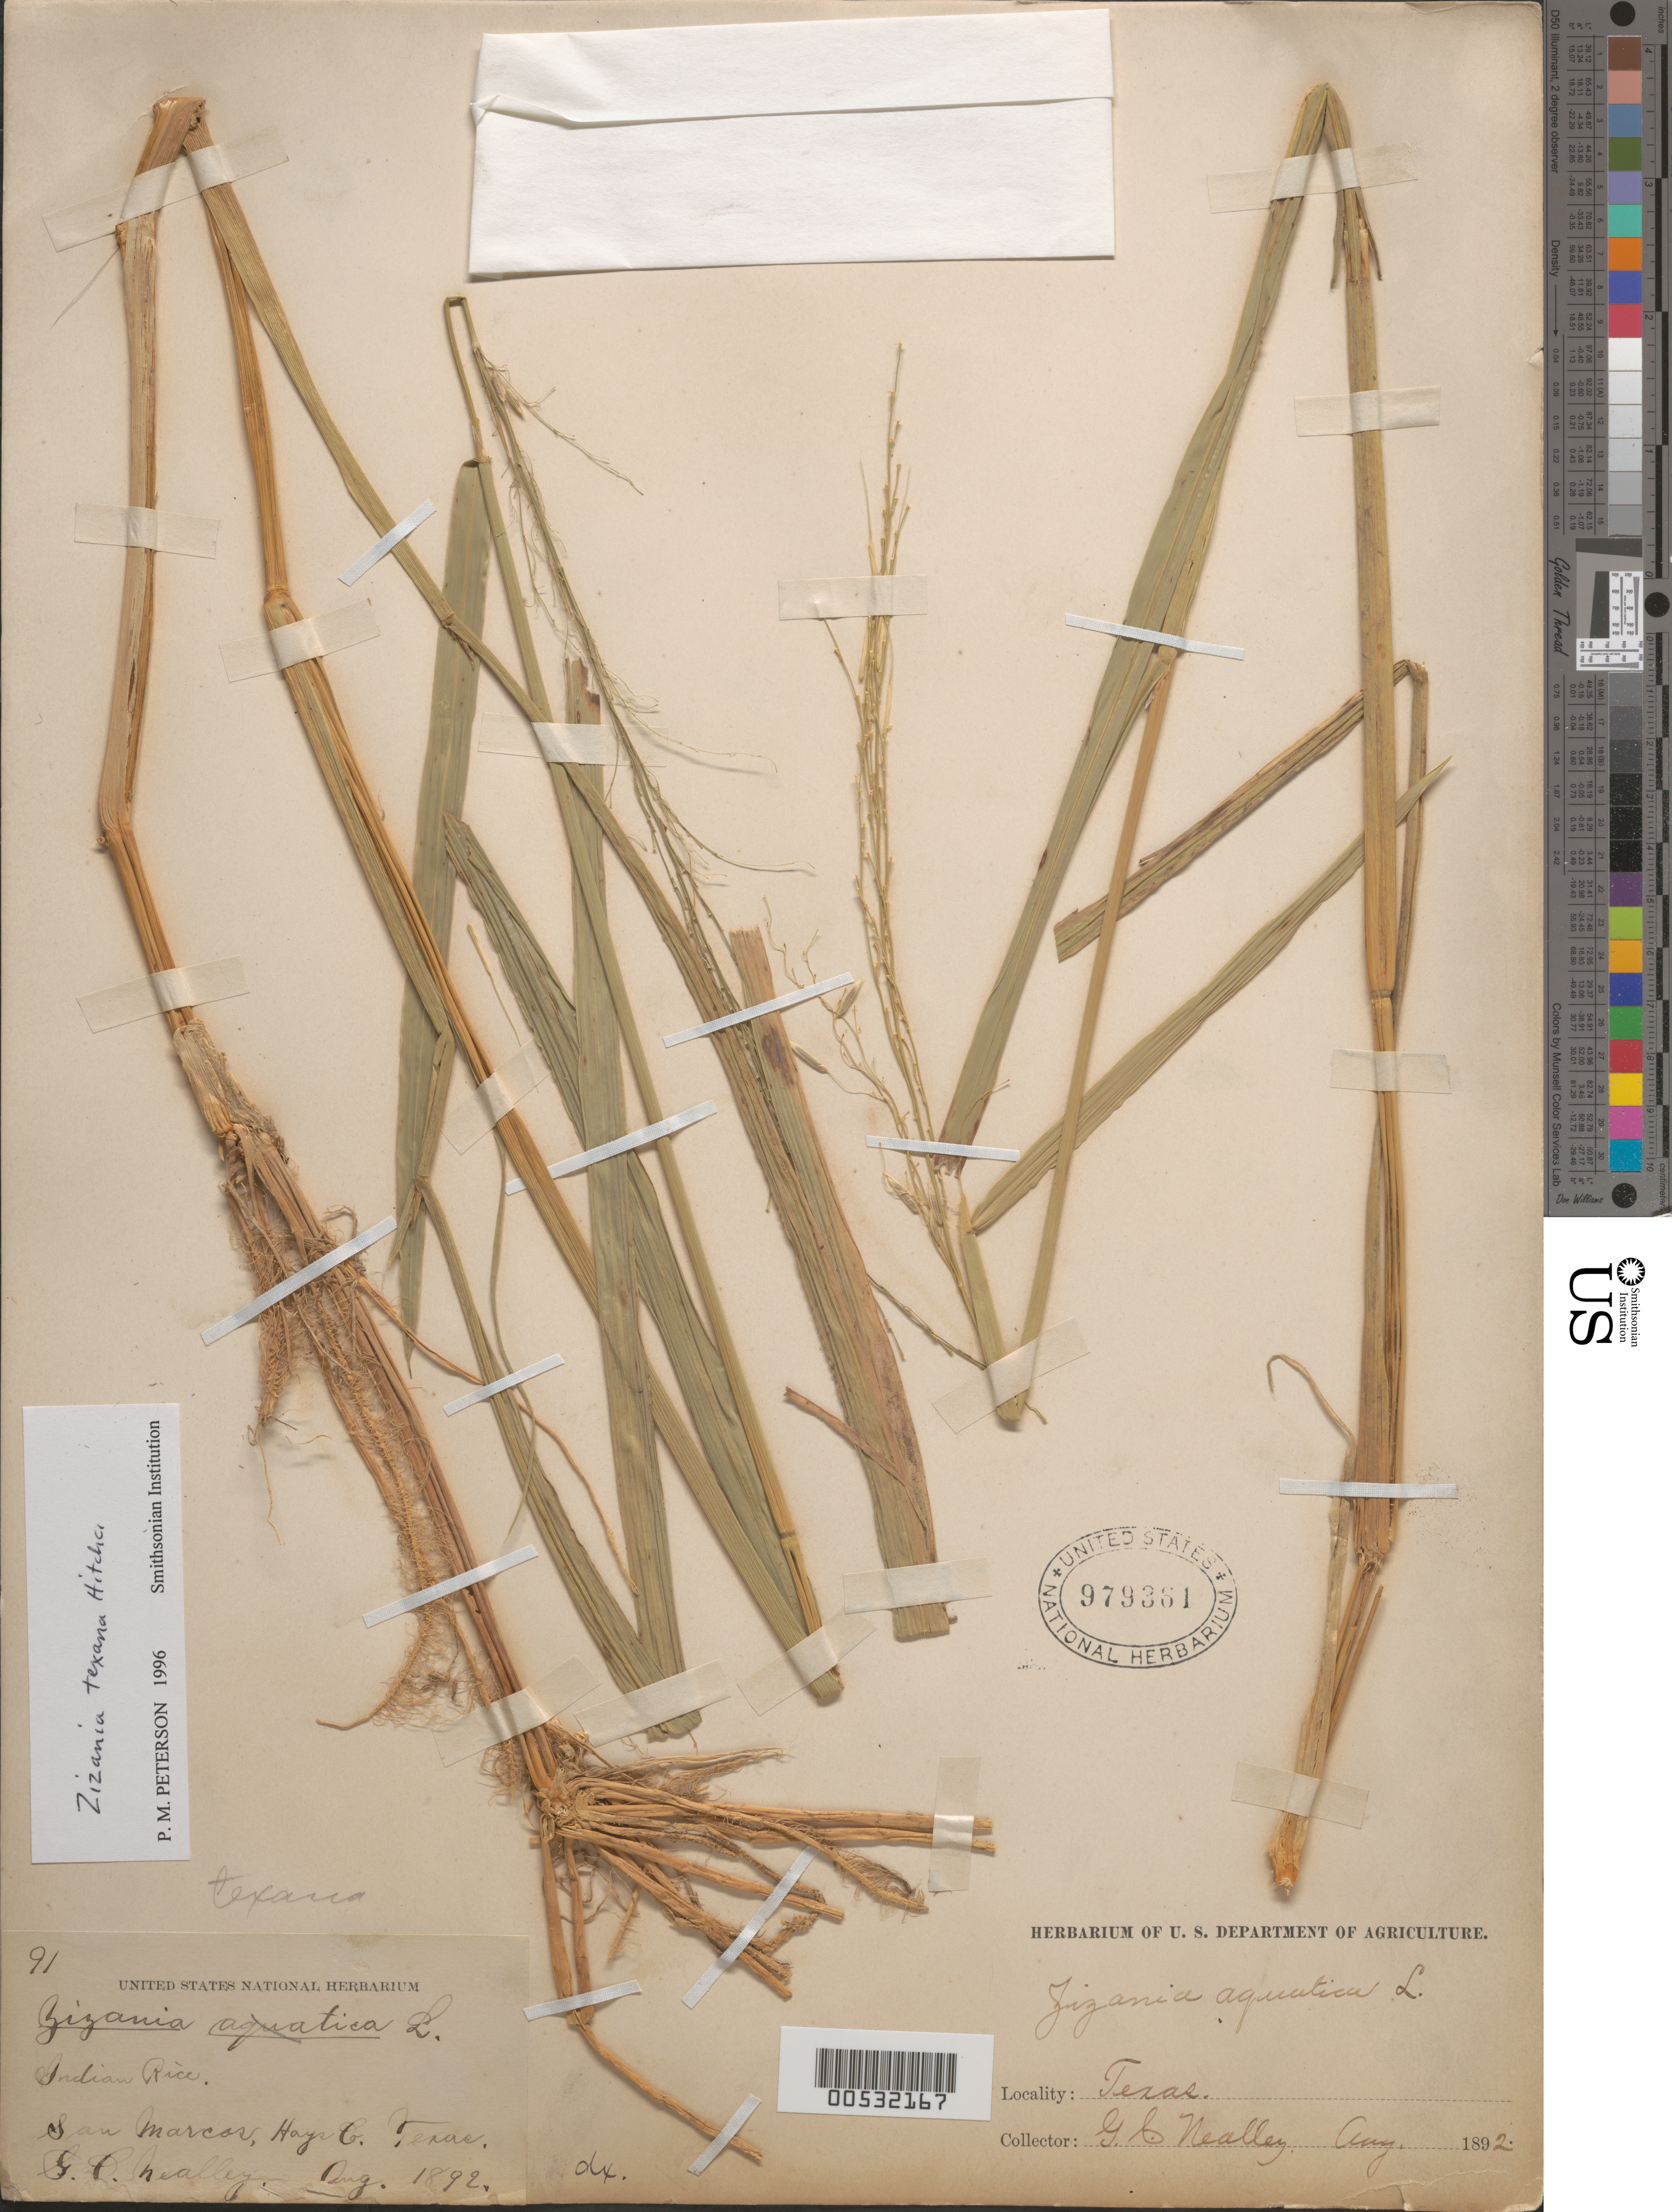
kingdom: Plantae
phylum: Tracheophyta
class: Liliopsida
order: Poales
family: Poaceae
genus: Zizania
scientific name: Zizania texana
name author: Hitchc.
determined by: Peterson, Paul M., (BOT), Smithsonian Institution - National Museum of Natural History (UNITED STATES)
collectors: G. C. Nealley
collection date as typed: Aug 1892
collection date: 1892-08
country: United States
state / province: Texas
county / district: Hays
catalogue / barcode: US 979361